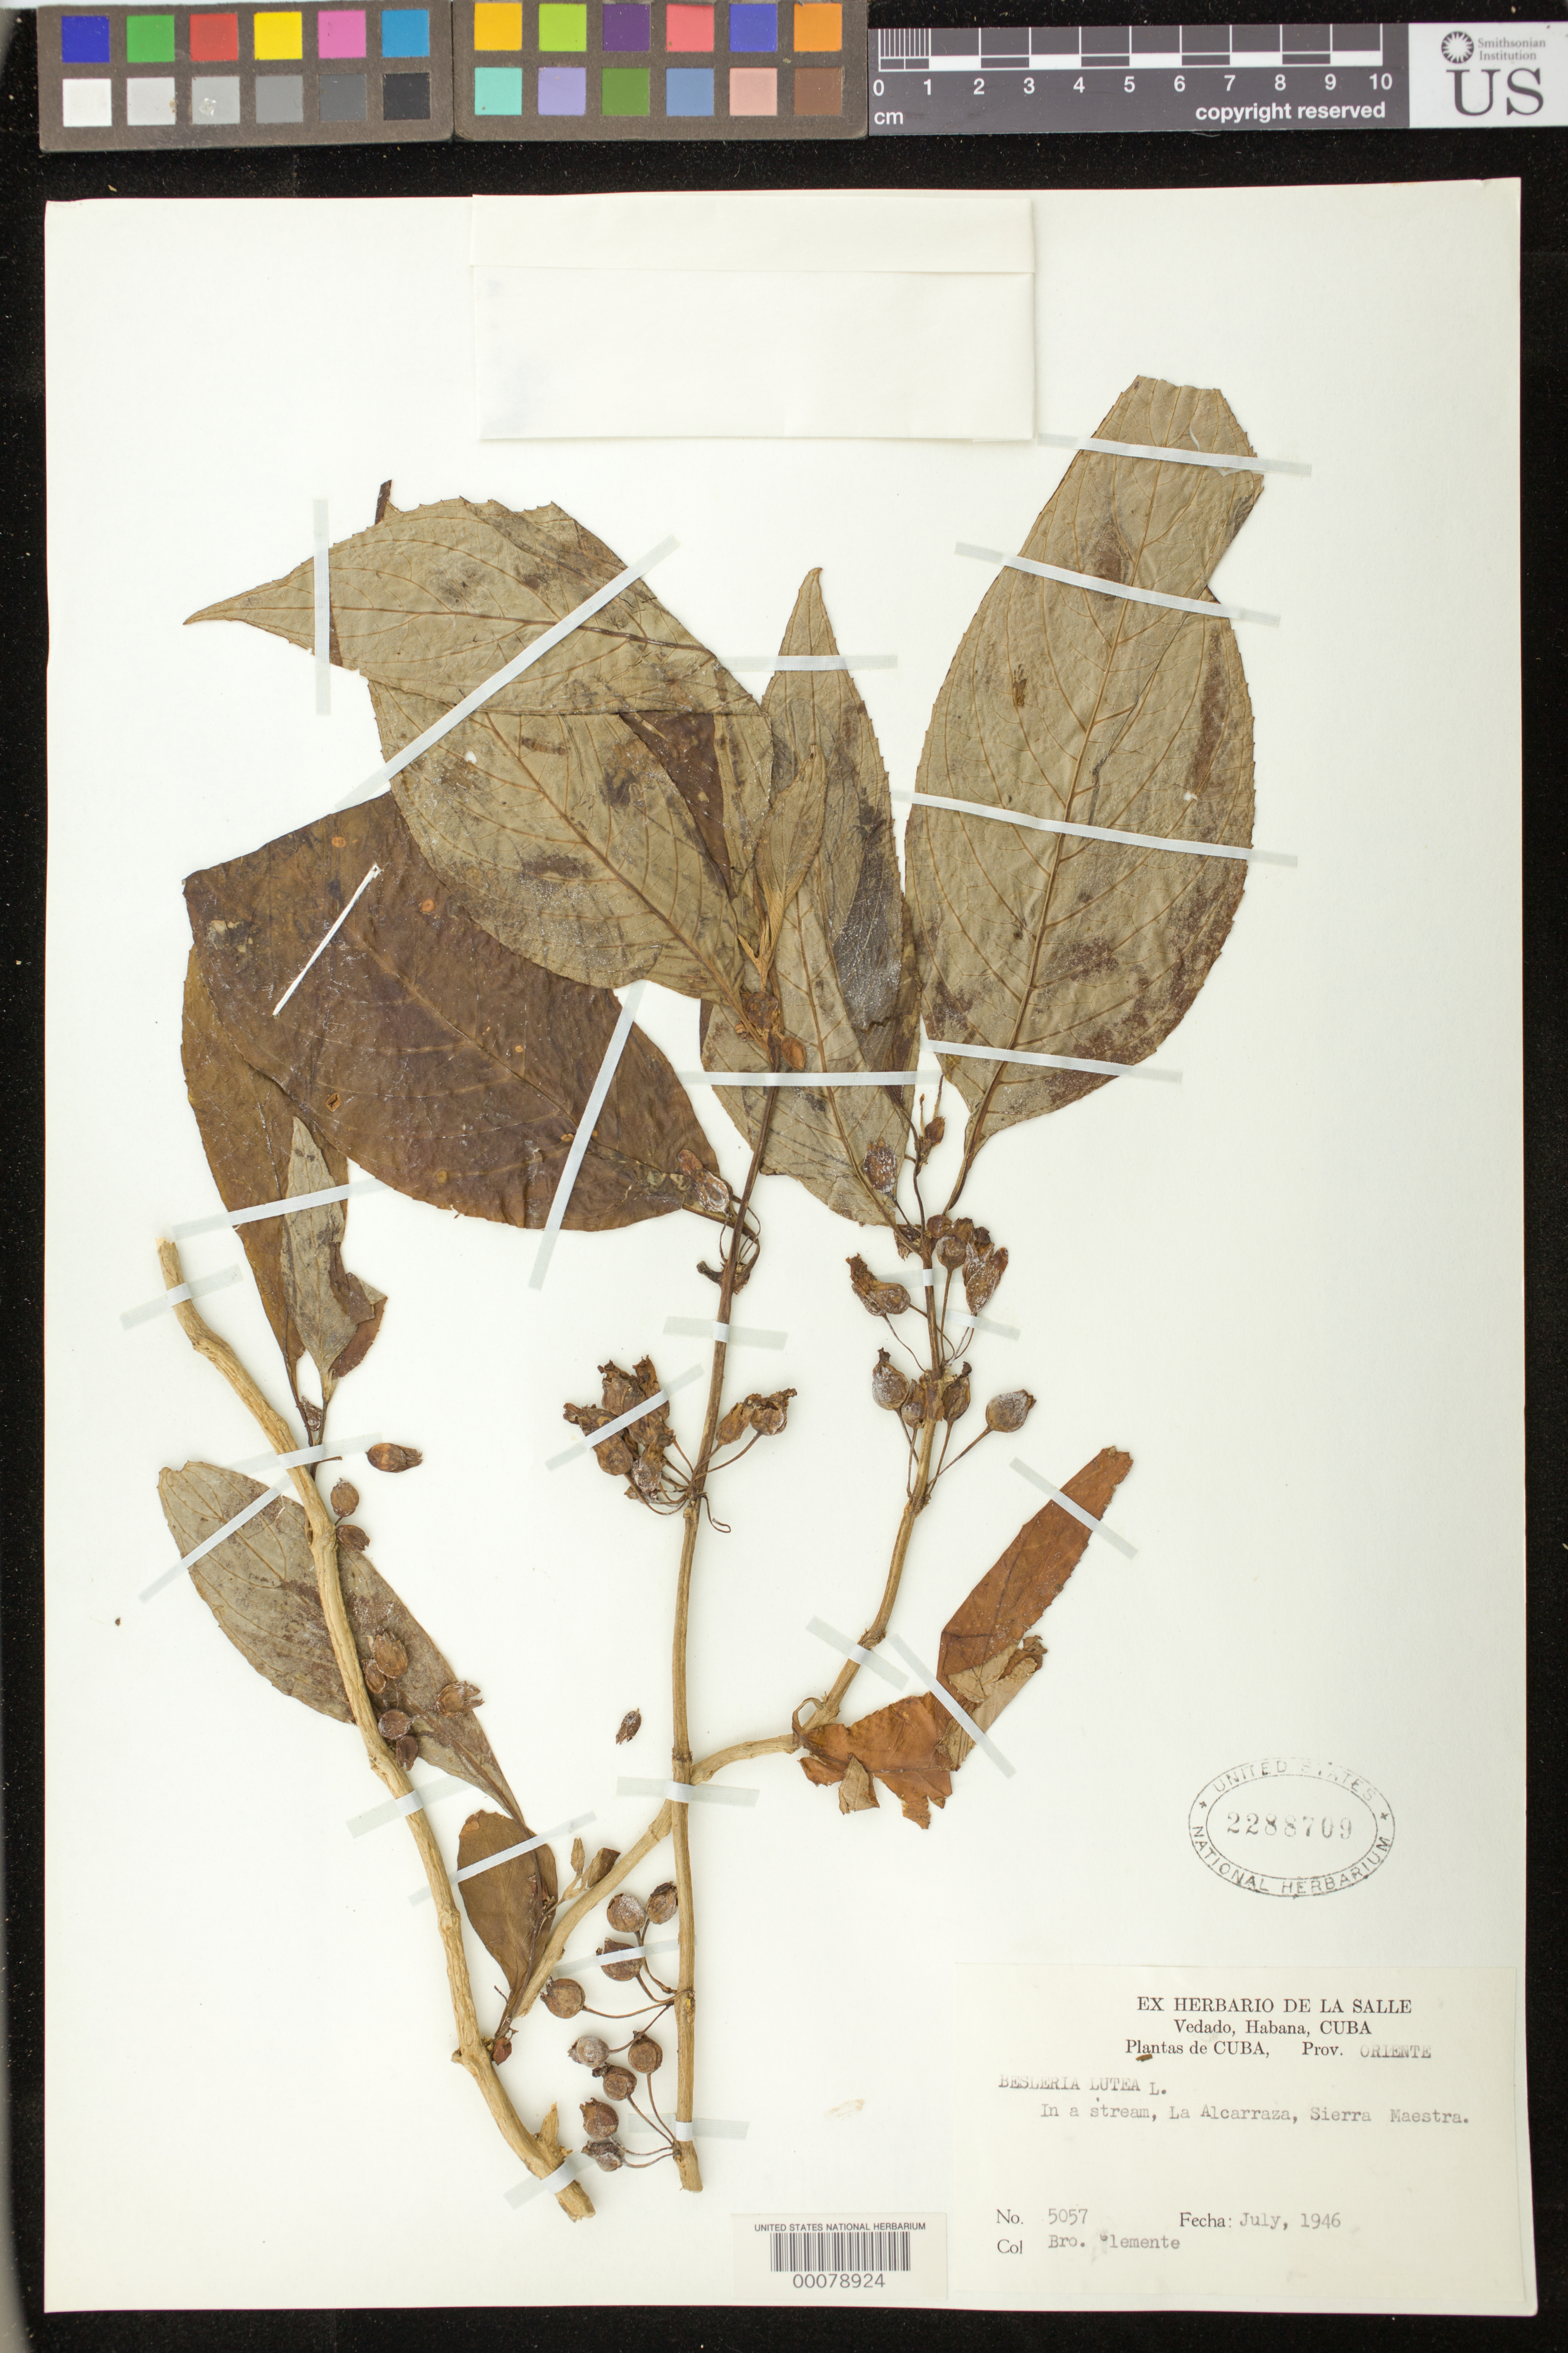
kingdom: Plantae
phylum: Tracheophyta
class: Magnoliopsida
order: Lamiales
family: Gesneriaceae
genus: Besleria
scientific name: Besleria lutea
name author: L.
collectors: Bro. Clemente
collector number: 5057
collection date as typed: Jul 1946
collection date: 1946-07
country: Cuba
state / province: Oriente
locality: La Alcarraza, Sierra Maestra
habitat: In a stream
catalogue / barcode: US 2288709